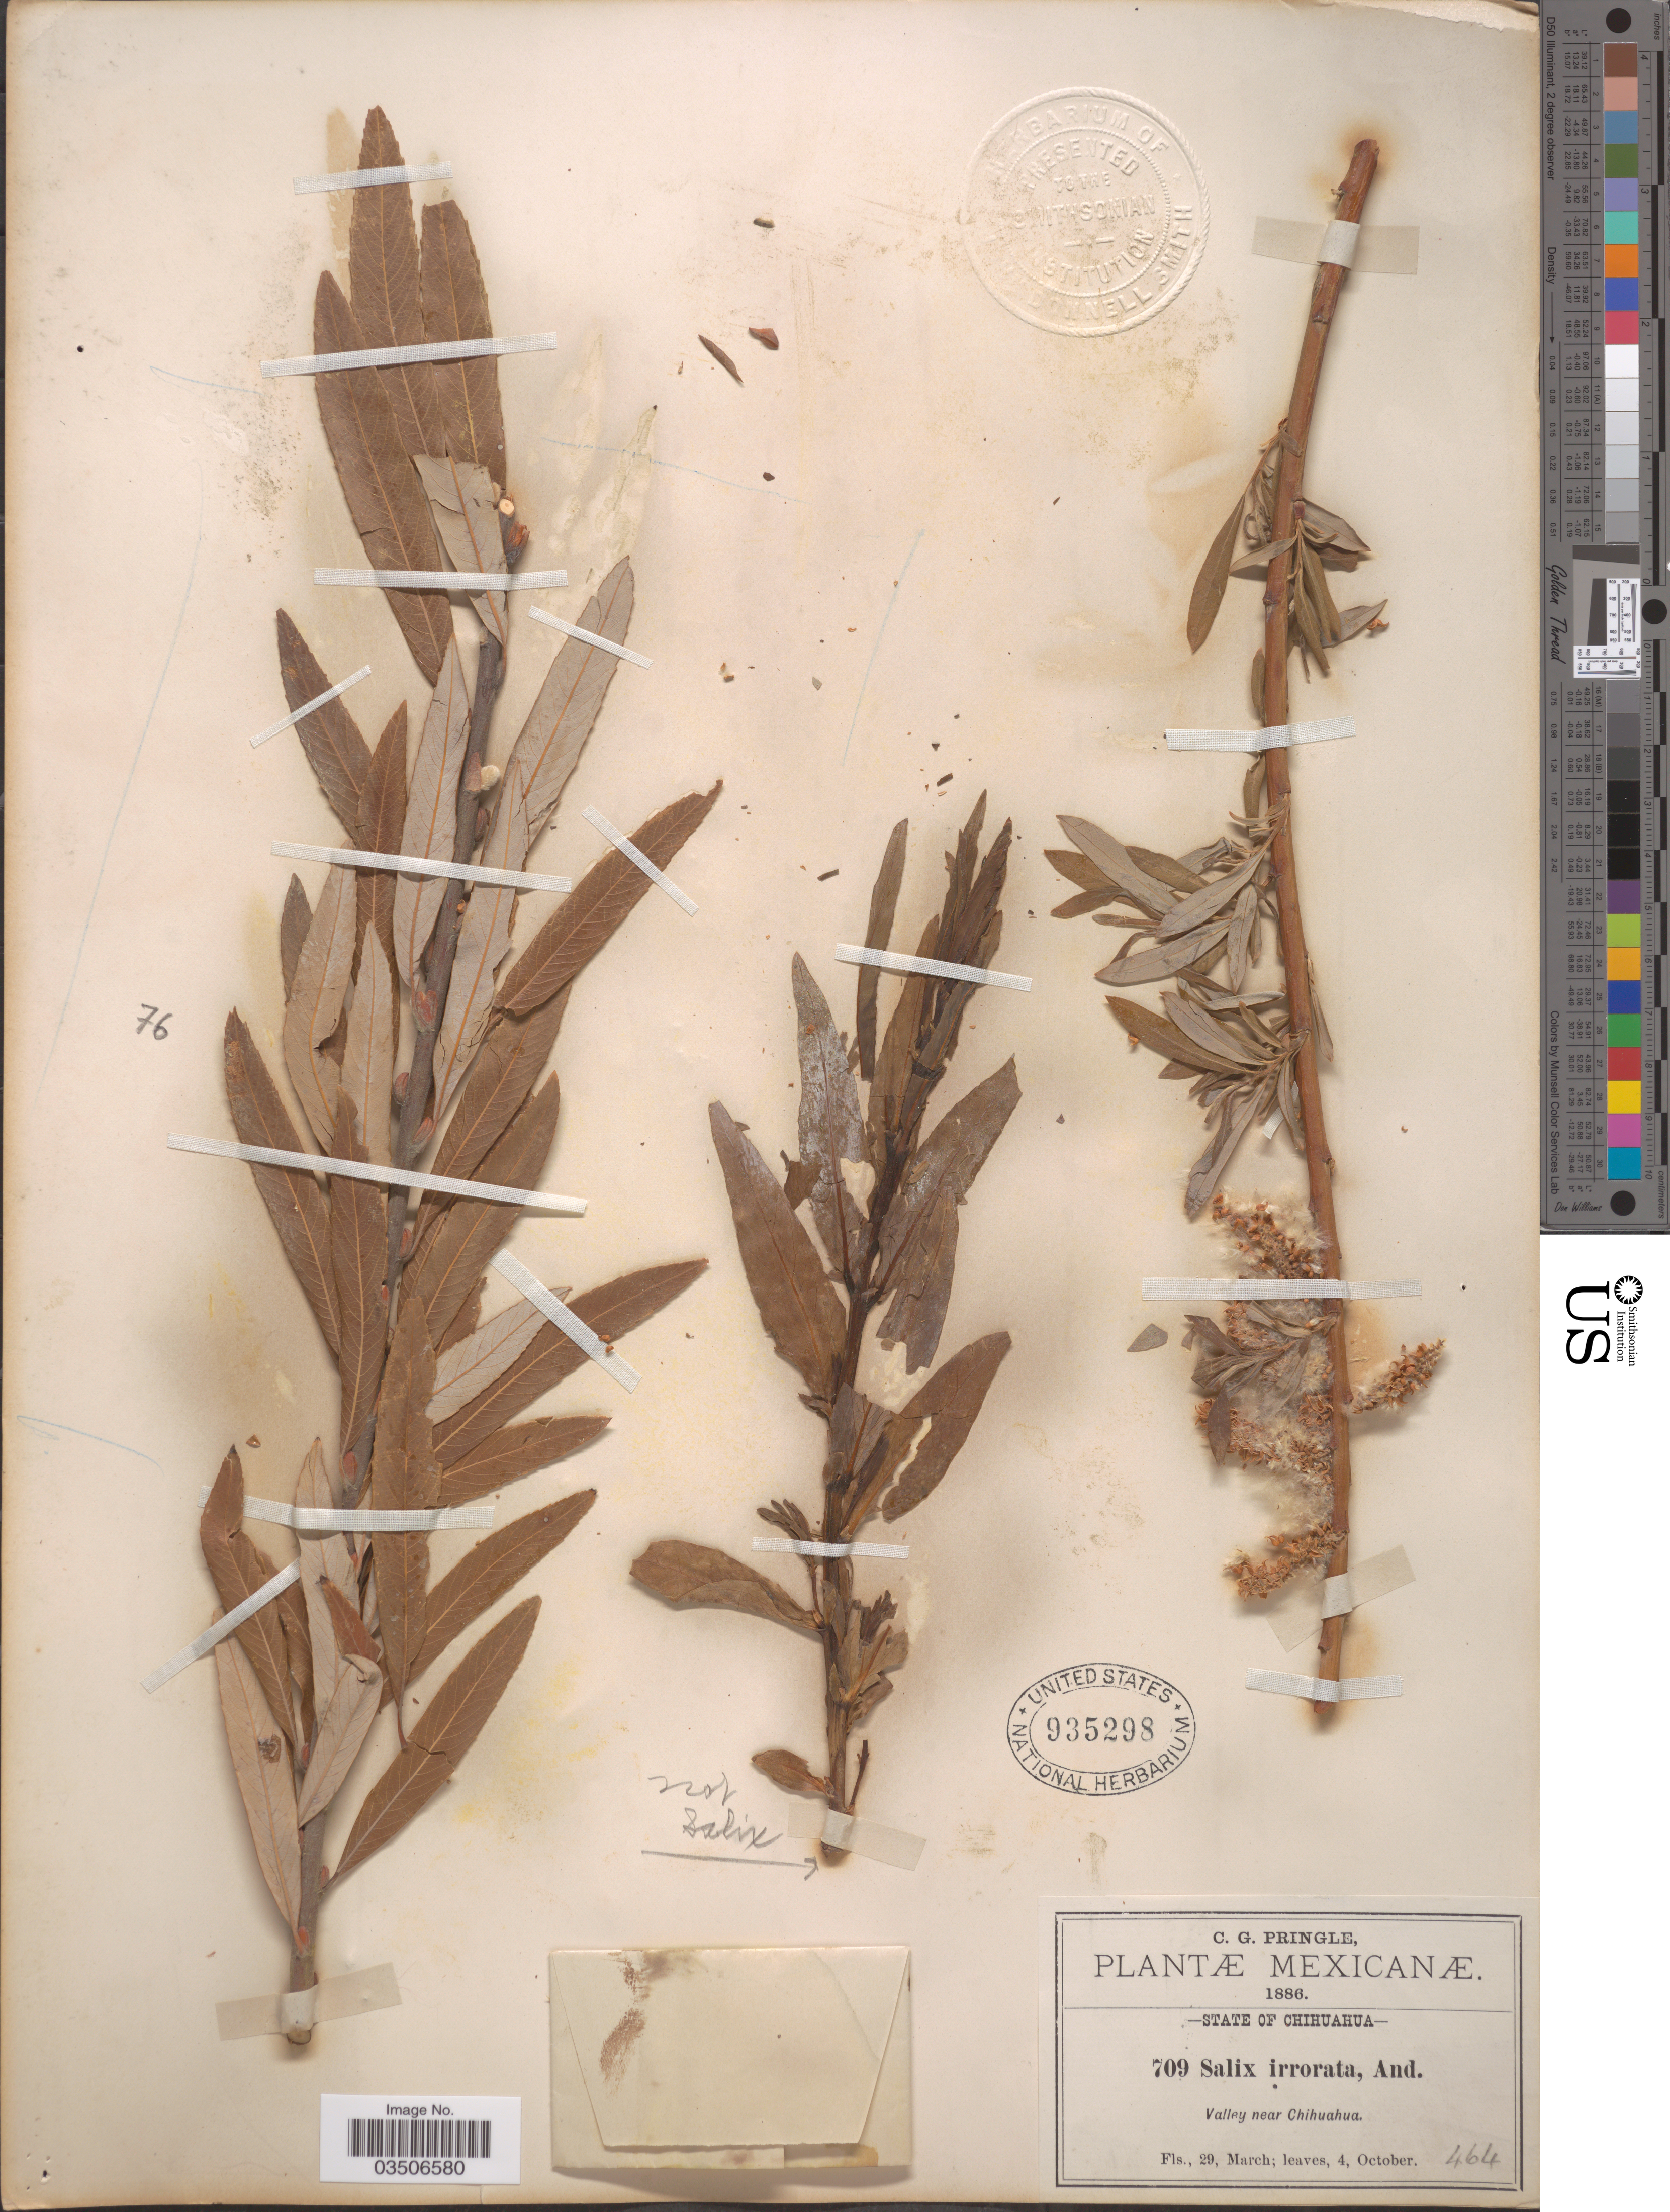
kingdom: Plantae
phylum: Tracheophyta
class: Magnoliopsida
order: Malpighiales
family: Salicaceae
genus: Salix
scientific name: Salix irrorata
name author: Andersson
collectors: C. G. Pringle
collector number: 709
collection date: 1886-03-29/1886-10-04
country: Mexico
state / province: Chihuahua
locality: Valley near Chihuahua.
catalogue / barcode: US 935298